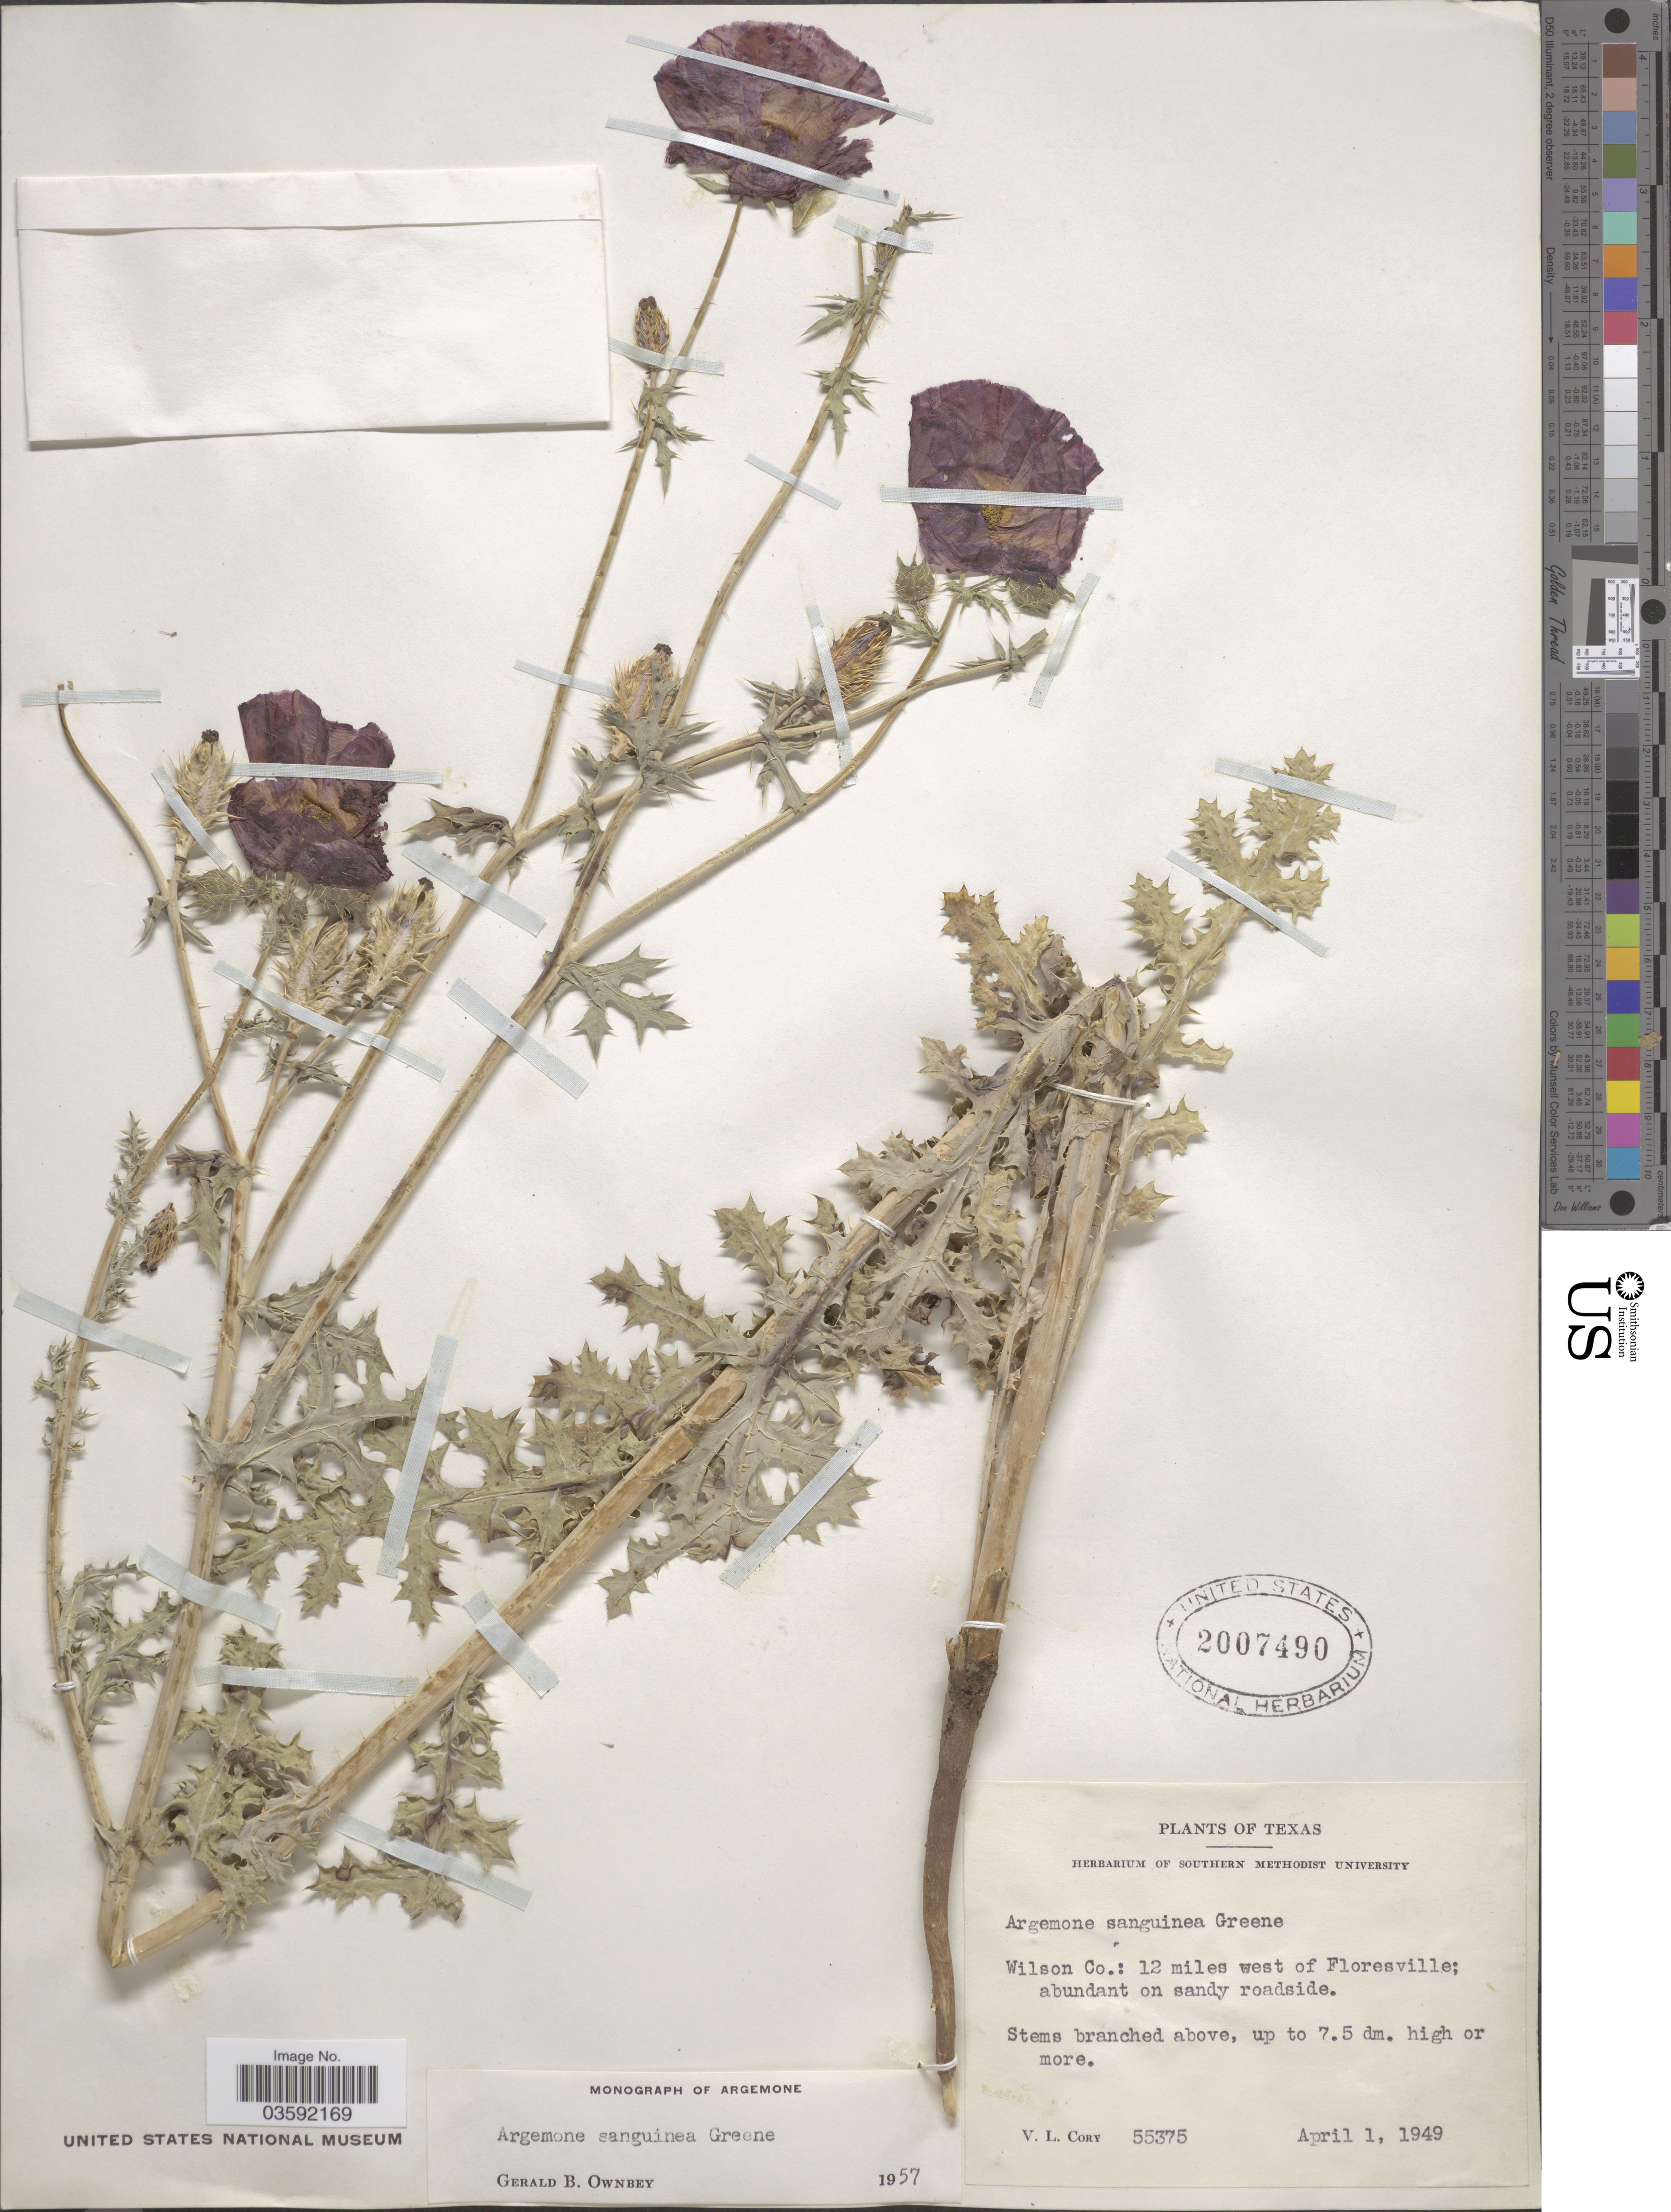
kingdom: Plantae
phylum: Tracheophyta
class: Magnoliopsida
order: Ranunculales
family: Papaveraceae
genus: Argemone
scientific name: Argemone sanguinea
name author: Greene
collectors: V. Cory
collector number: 55375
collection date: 1949-04-01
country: United States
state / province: Texas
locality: Wilson Co.: 12 miles west of Floresville.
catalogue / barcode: US 2007490